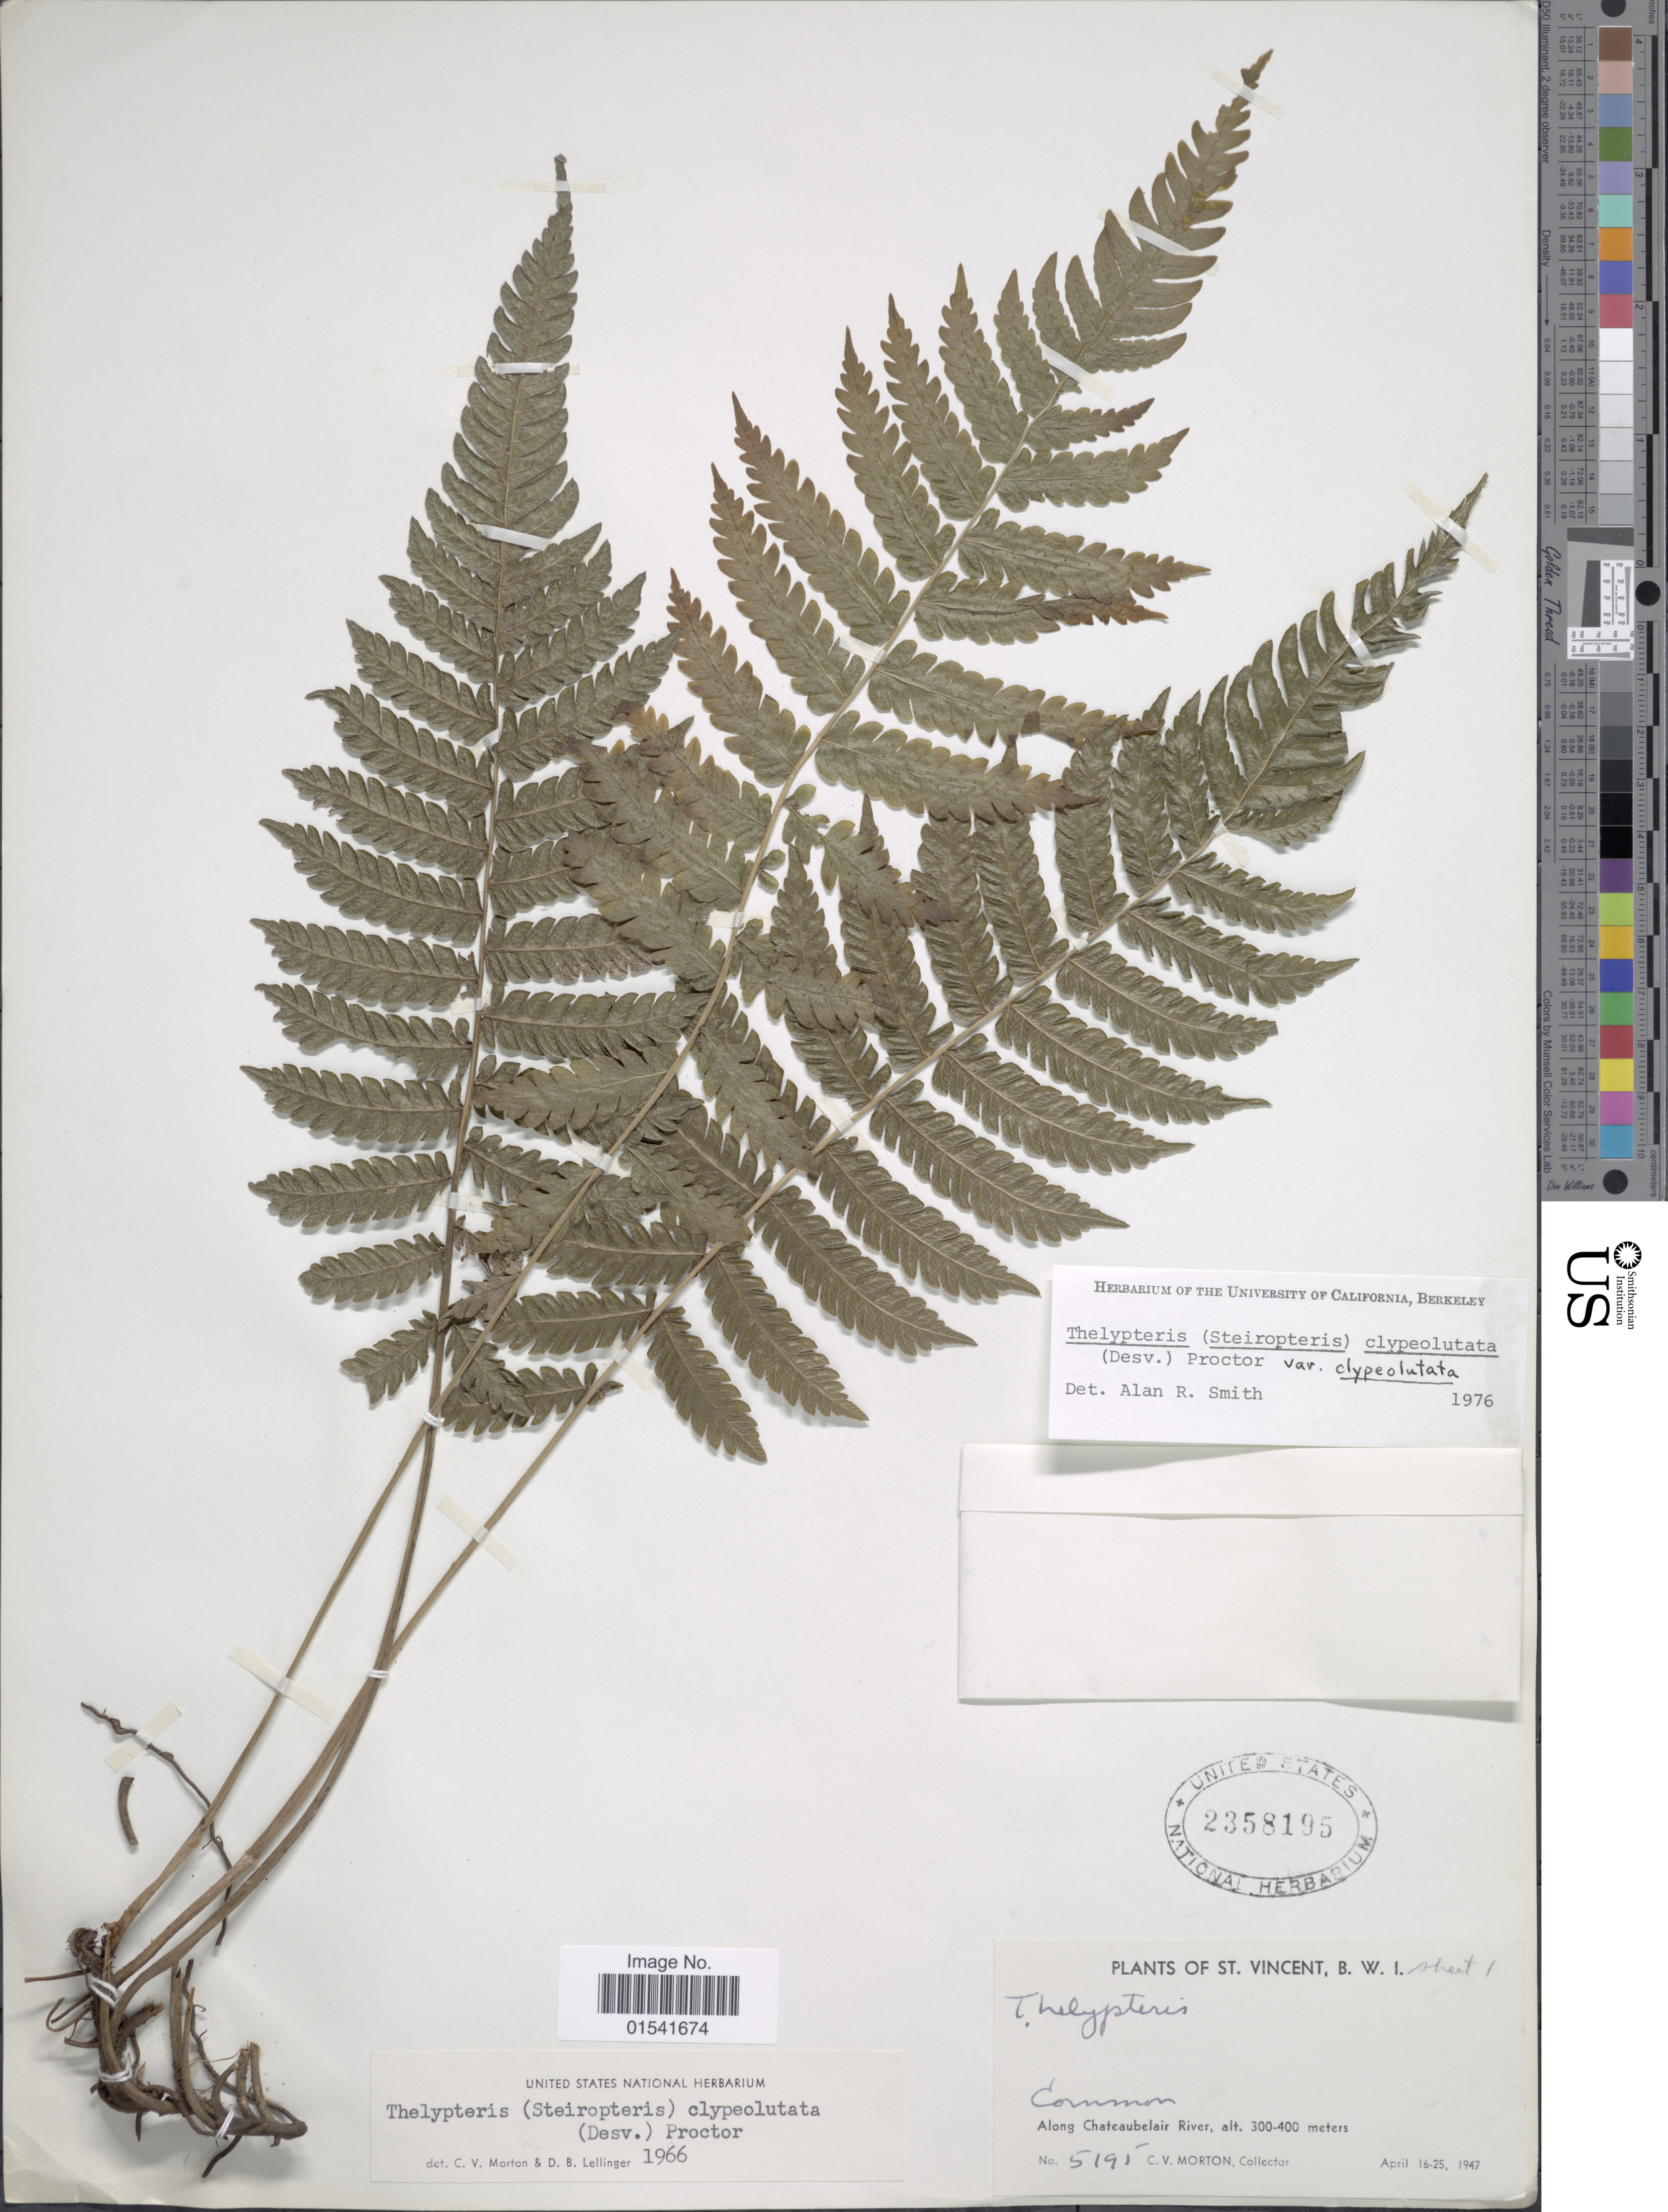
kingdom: Plantae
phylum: Tracheophyta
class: Polypodiopsida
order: Polypodiales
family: Thelypteridaceae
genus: Steiropteris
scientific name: Steiropteris clypeolutata var. clypeolutata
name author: (Desv.) Pic. Serm.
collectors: C. V. Morton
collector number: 5195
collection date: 1947-04-16/1947-04-25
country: St. Vincent - Grenadines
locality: St. vincent, B.W.I., Along Chateaubelair River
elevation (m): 300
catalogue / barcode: US 2358195